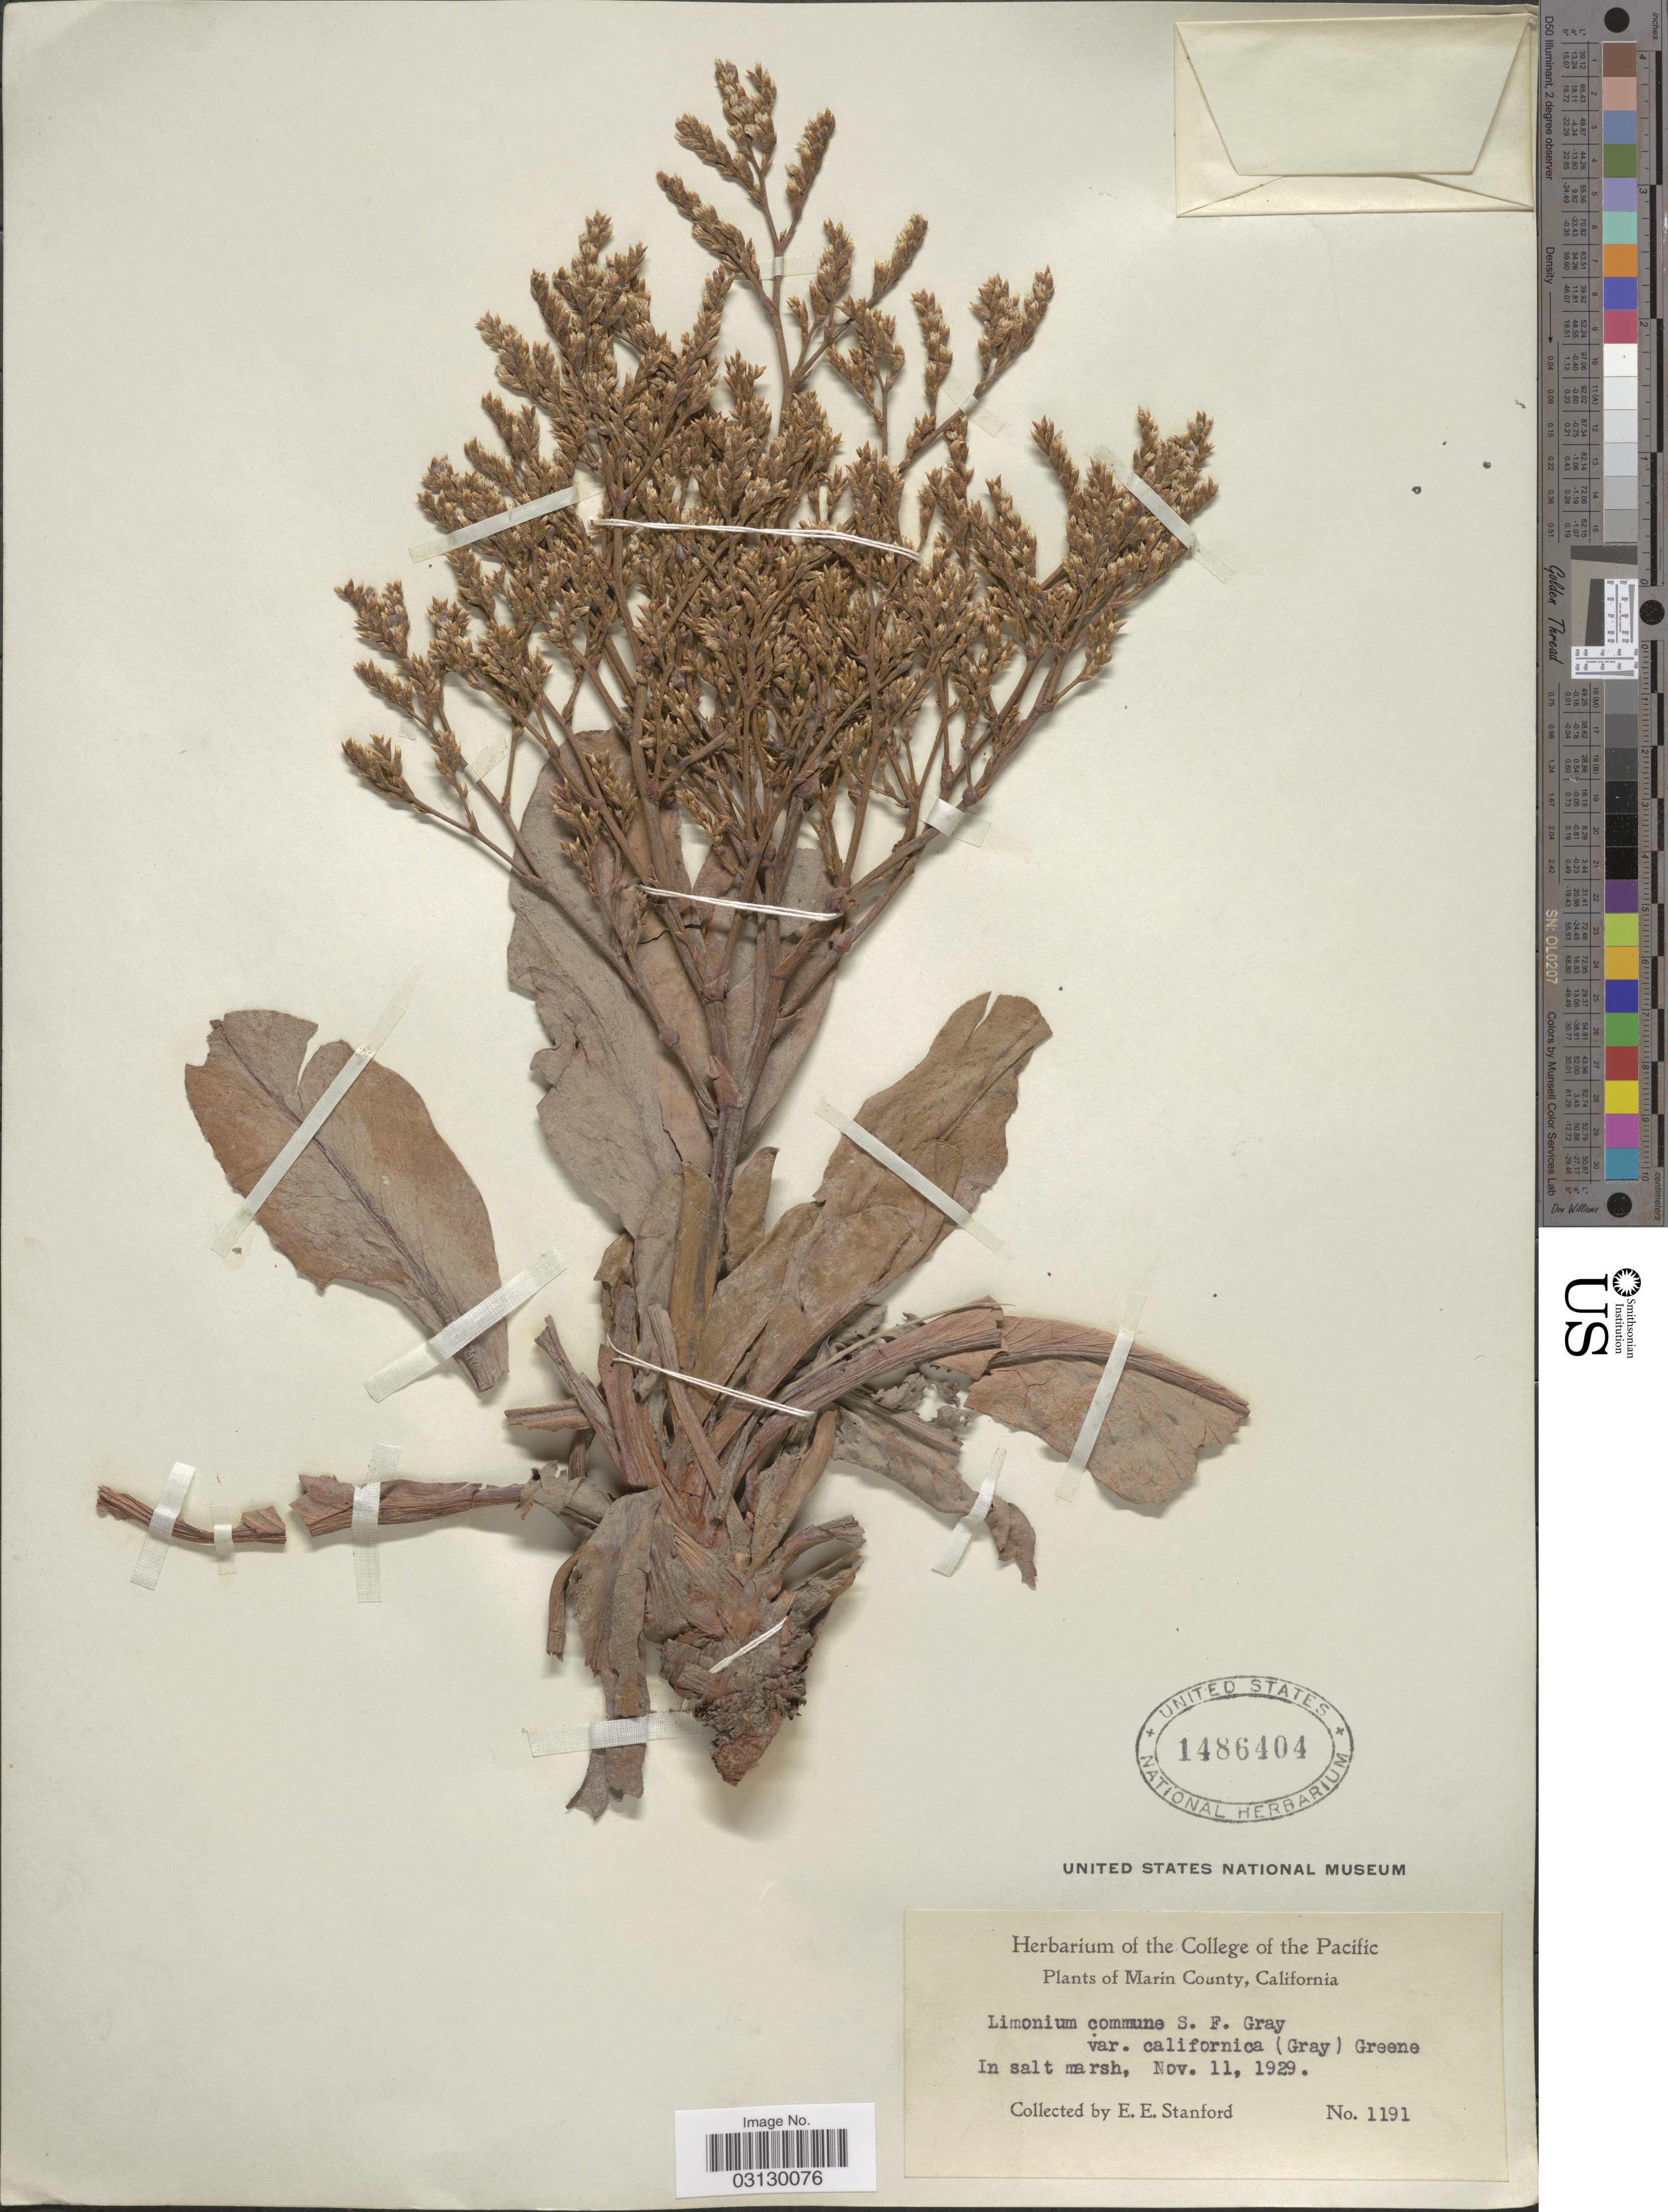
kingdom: Plantae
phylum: Tracheophyta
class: Magnoliopsida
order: Caryophyllales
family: Plumbaginaceae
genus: Limonium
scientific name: Limonium californicum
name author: (Boiss.) A. Heller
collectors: E. Stanford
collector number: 1191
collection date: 1929-11-11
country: United States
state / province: California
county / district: Marin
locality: Marin County.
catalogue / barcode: US 1486404